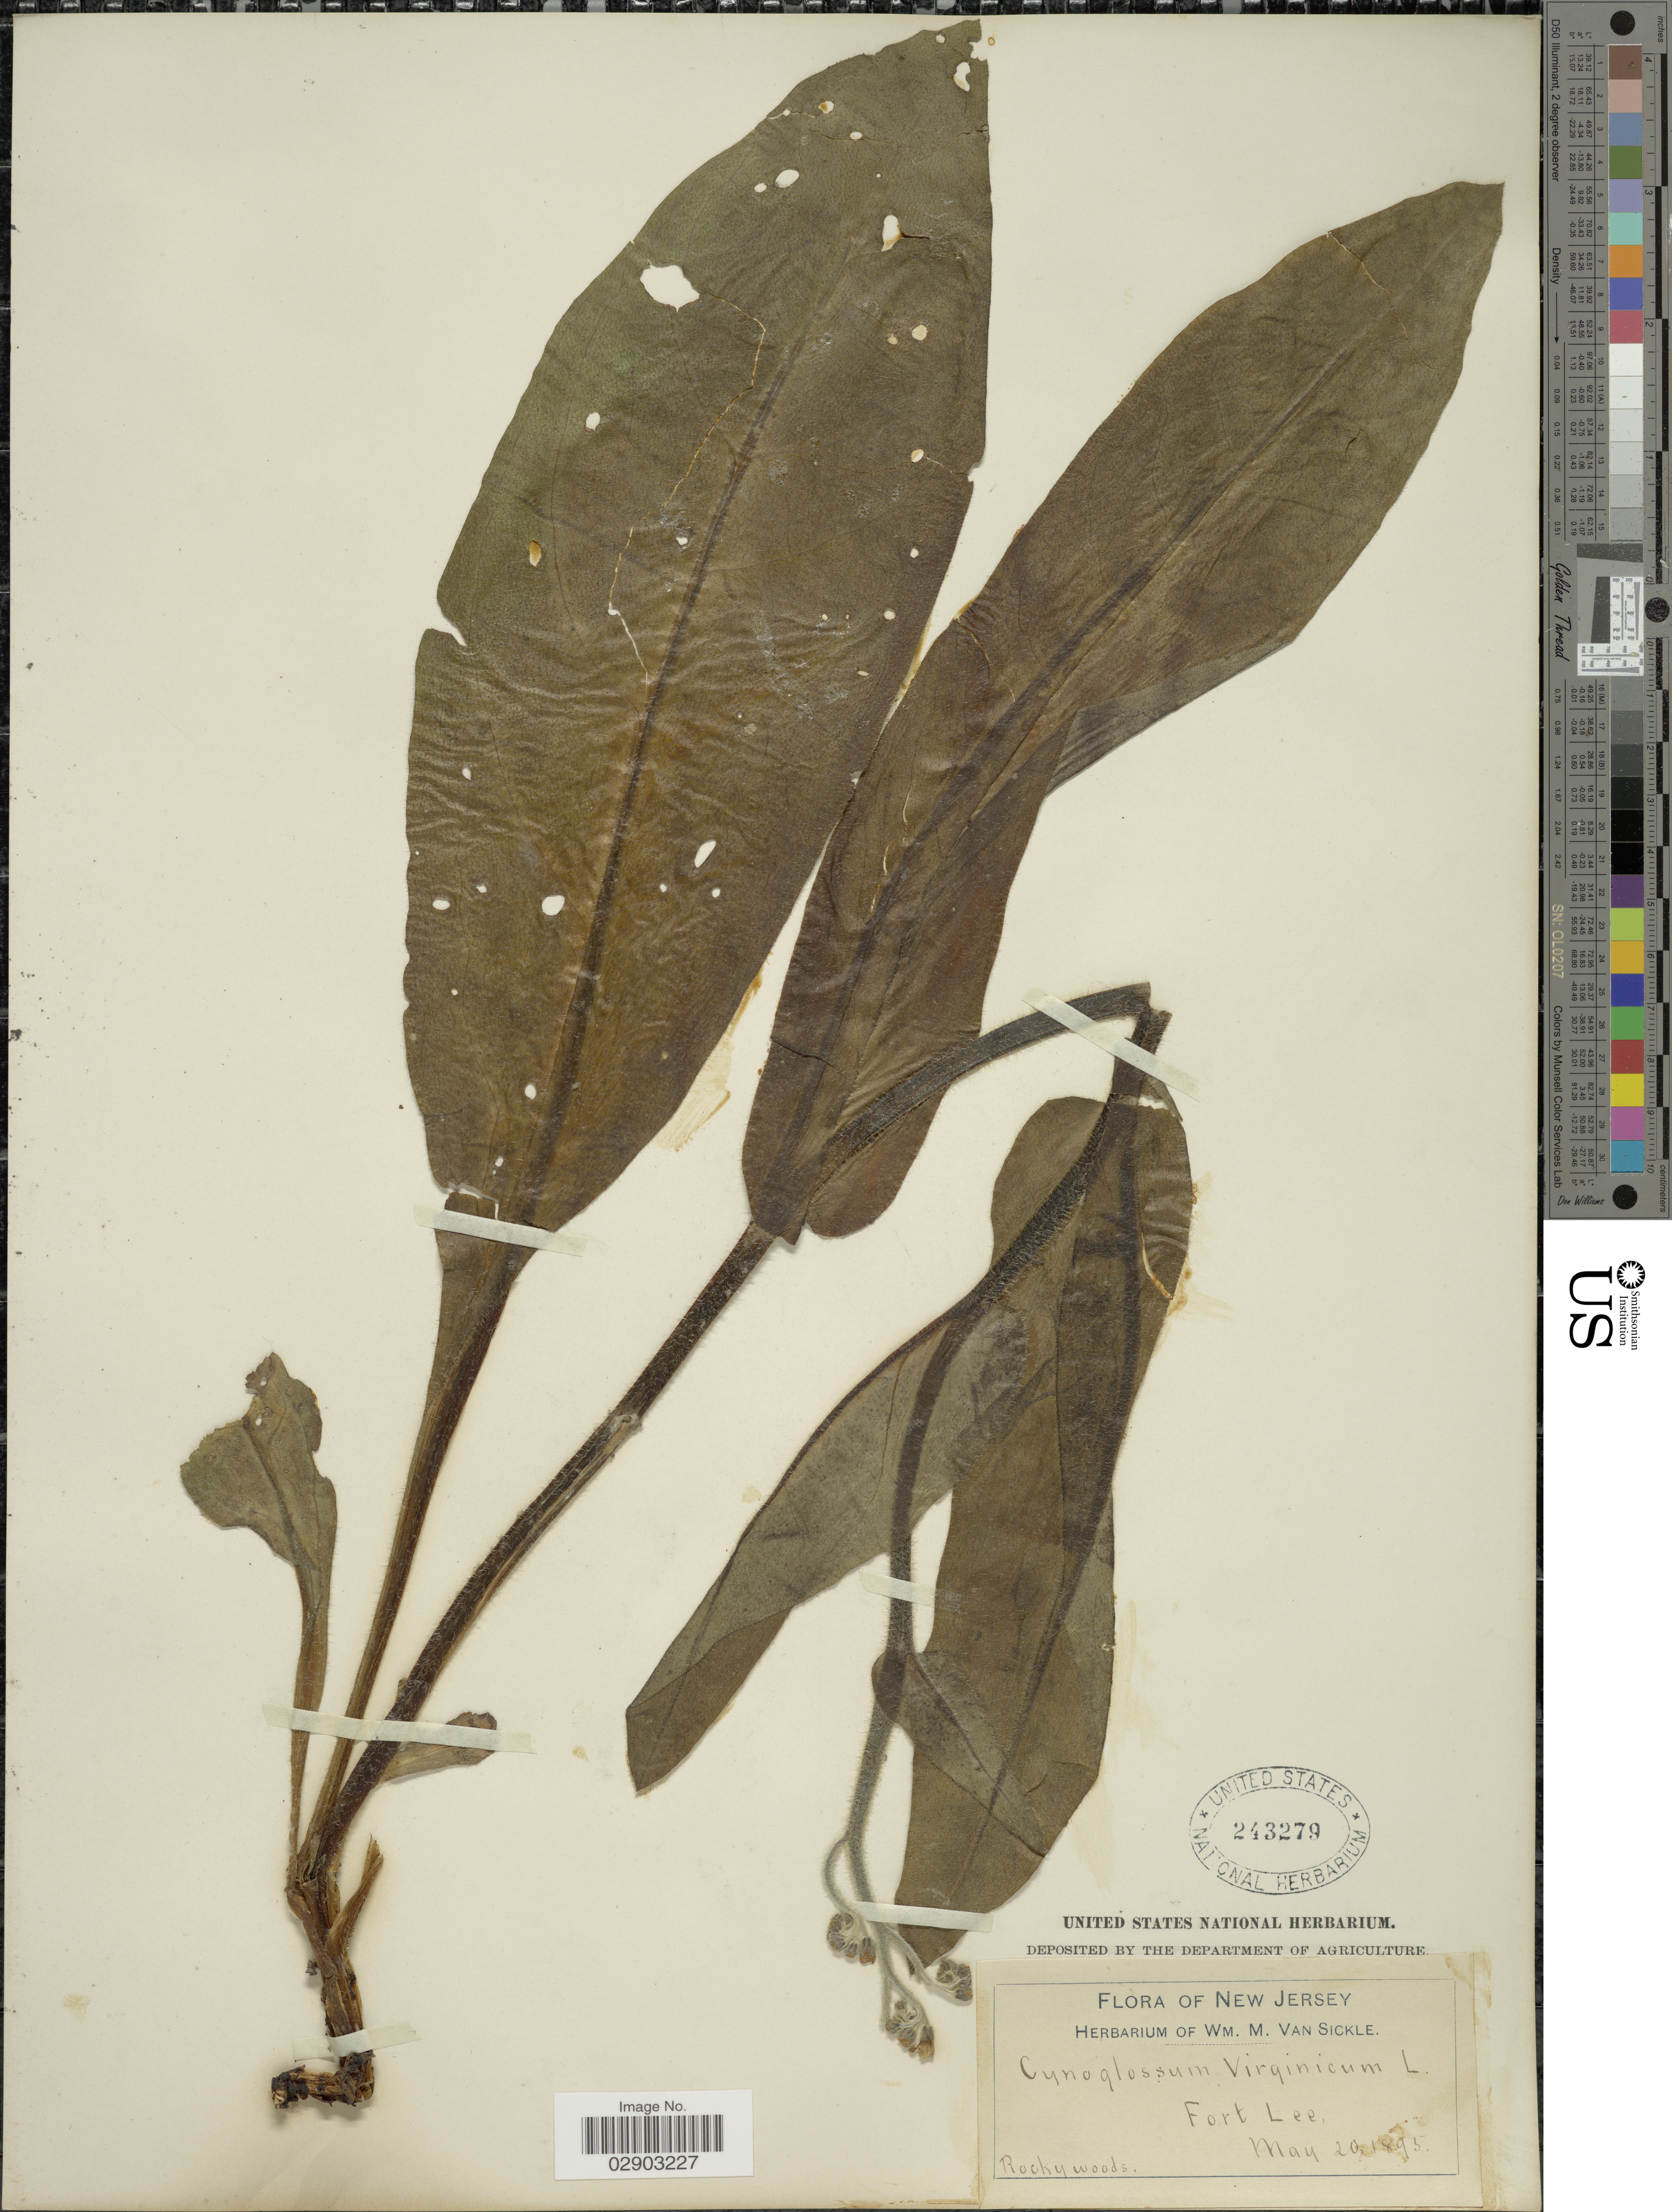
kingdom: Plantae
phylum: Tracheophyta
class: Magnoliopsida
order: Boraginales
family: Boraginaceae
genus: Cynoglossum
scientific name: Cynoglossum virginianum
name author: L.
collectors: ex herb. Wm. M. Van Sickle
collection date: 1895-05-20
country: United States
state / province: New Jersey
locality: Fort Lee.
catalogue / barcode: US 243279